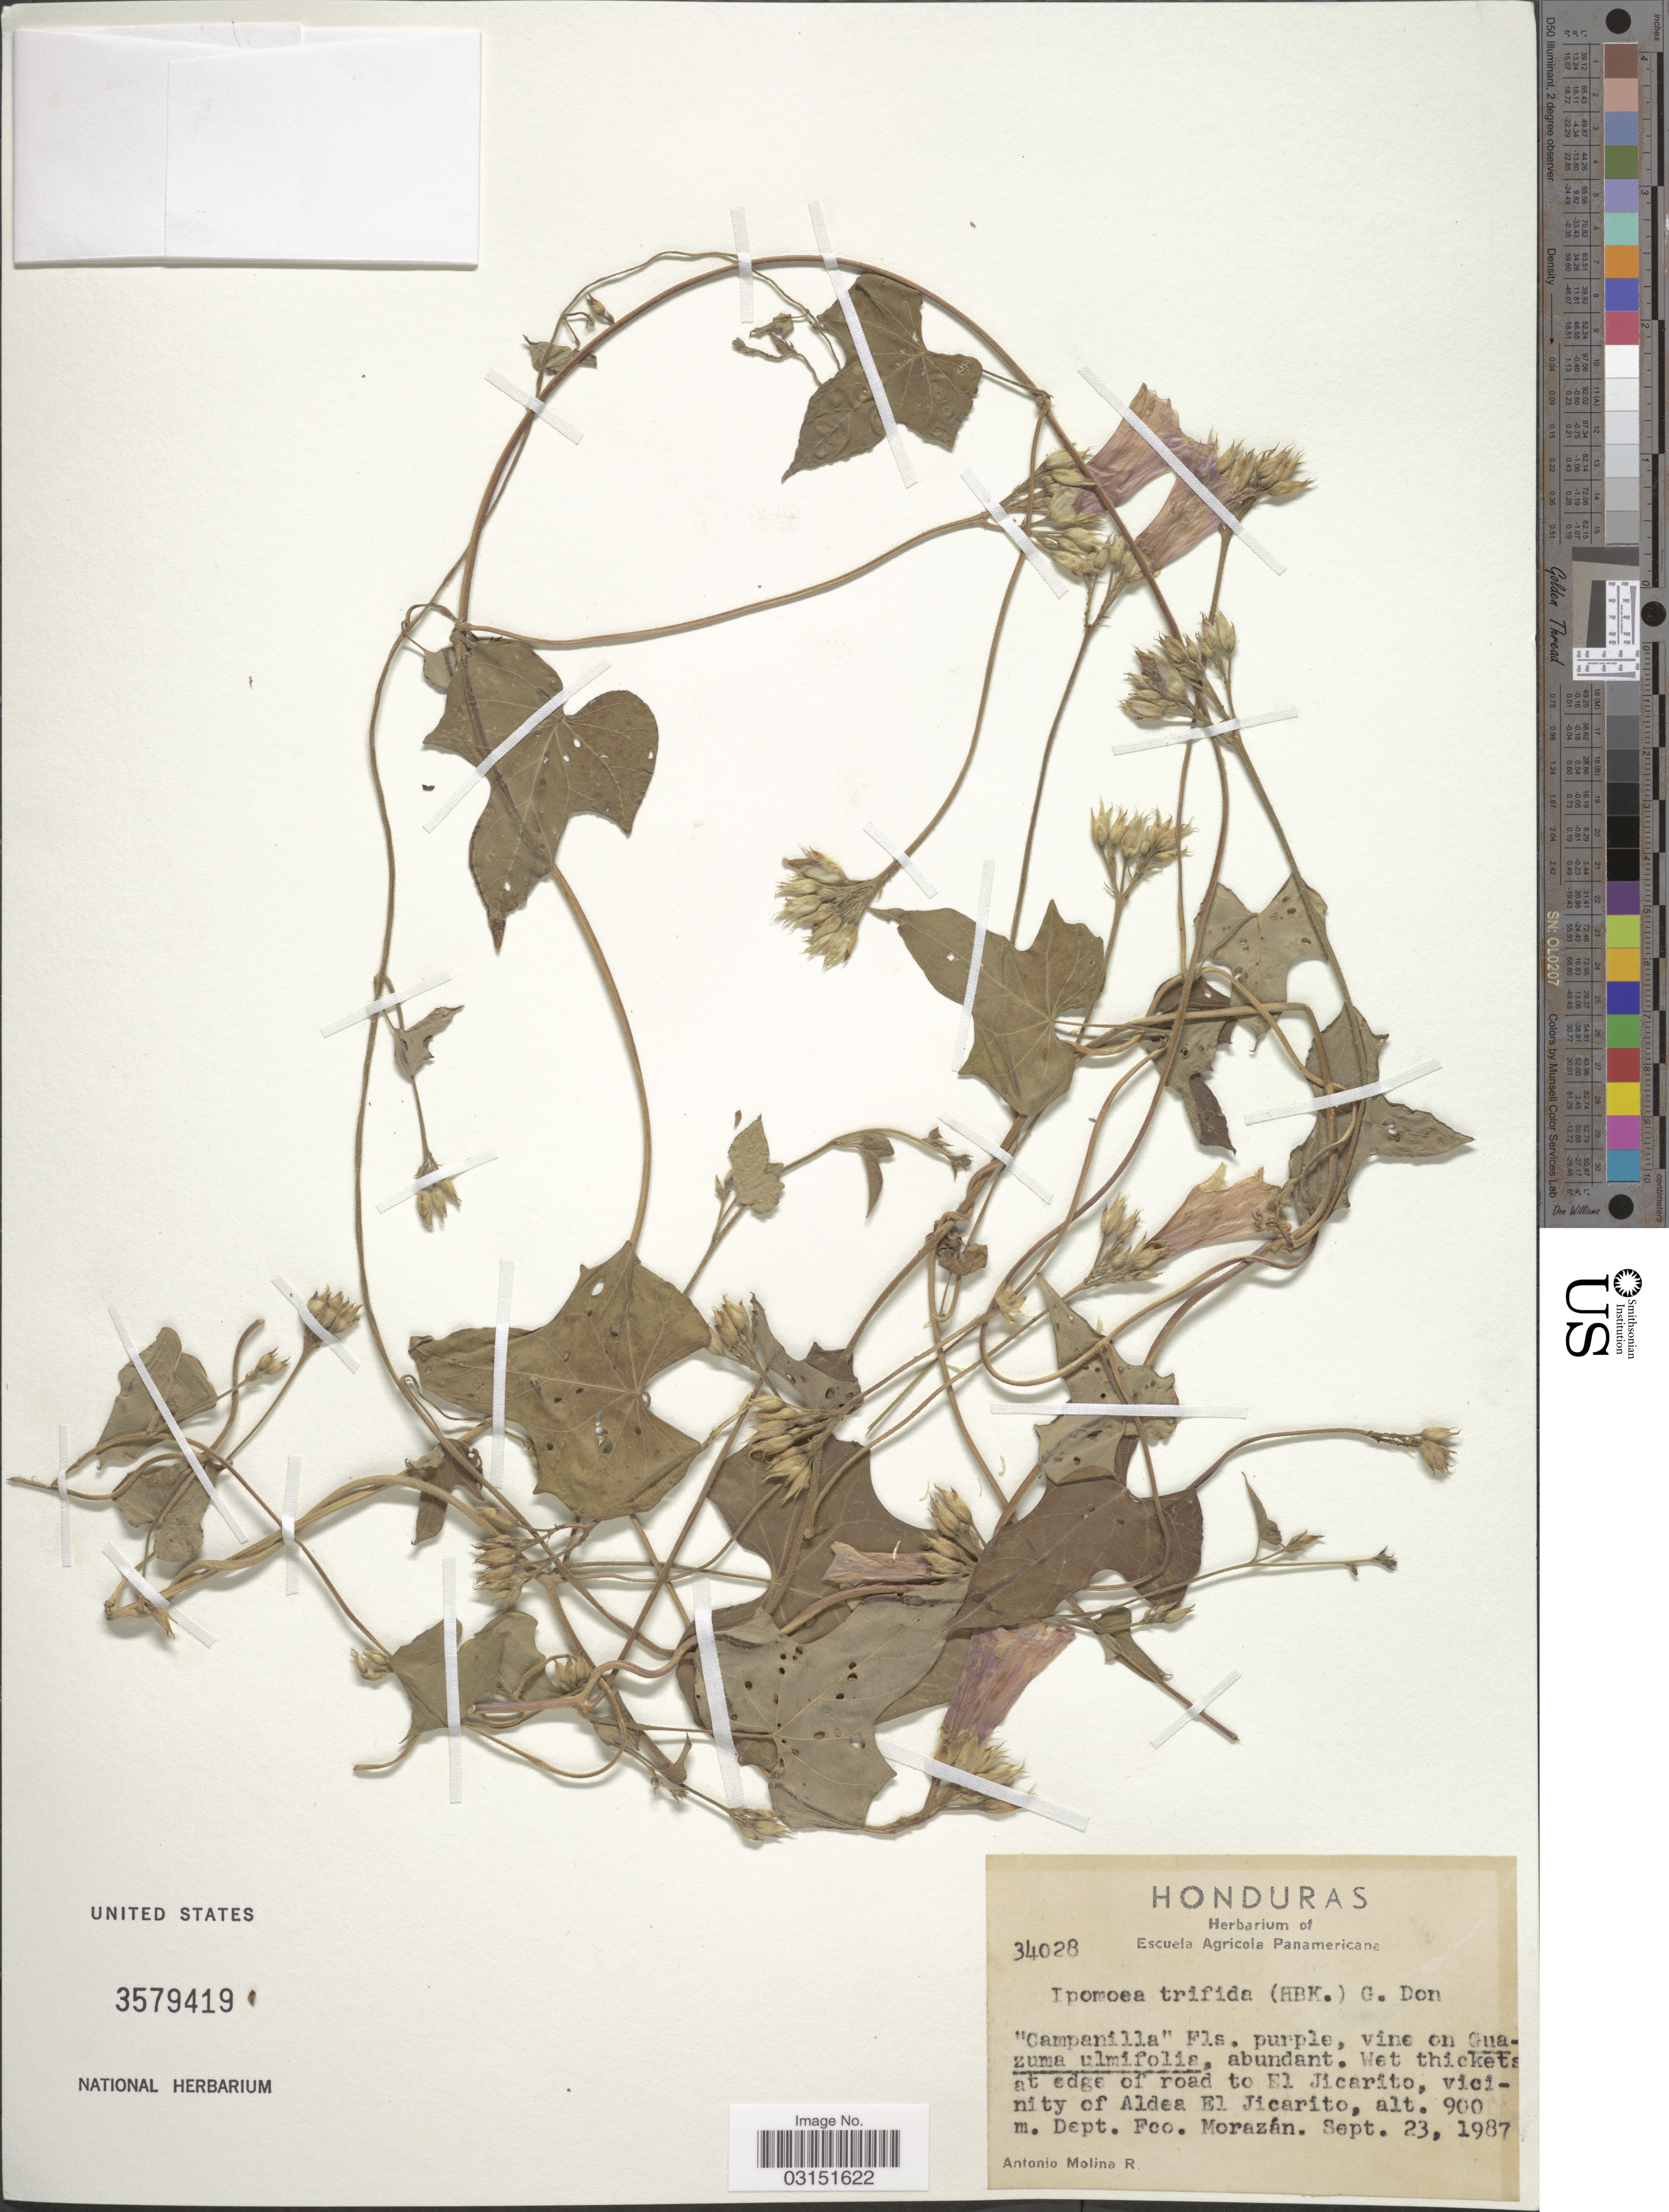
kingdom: Plantae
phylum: Tracheophyta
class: Magnoliopsida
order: Solanales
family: Convolvulaceae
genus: Ipomoea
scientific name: Ipomoea trifida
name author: (Kunth) G. Don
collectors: A. Molina R.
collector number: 34028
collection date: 1987-09-23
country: Honduras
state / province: Fco. Morazán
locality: At edge of road to El Jicarito, vicinity of Aldea El Jicarito, Dept, Fco. Morazán.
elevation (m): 900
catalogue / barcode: US 3579419